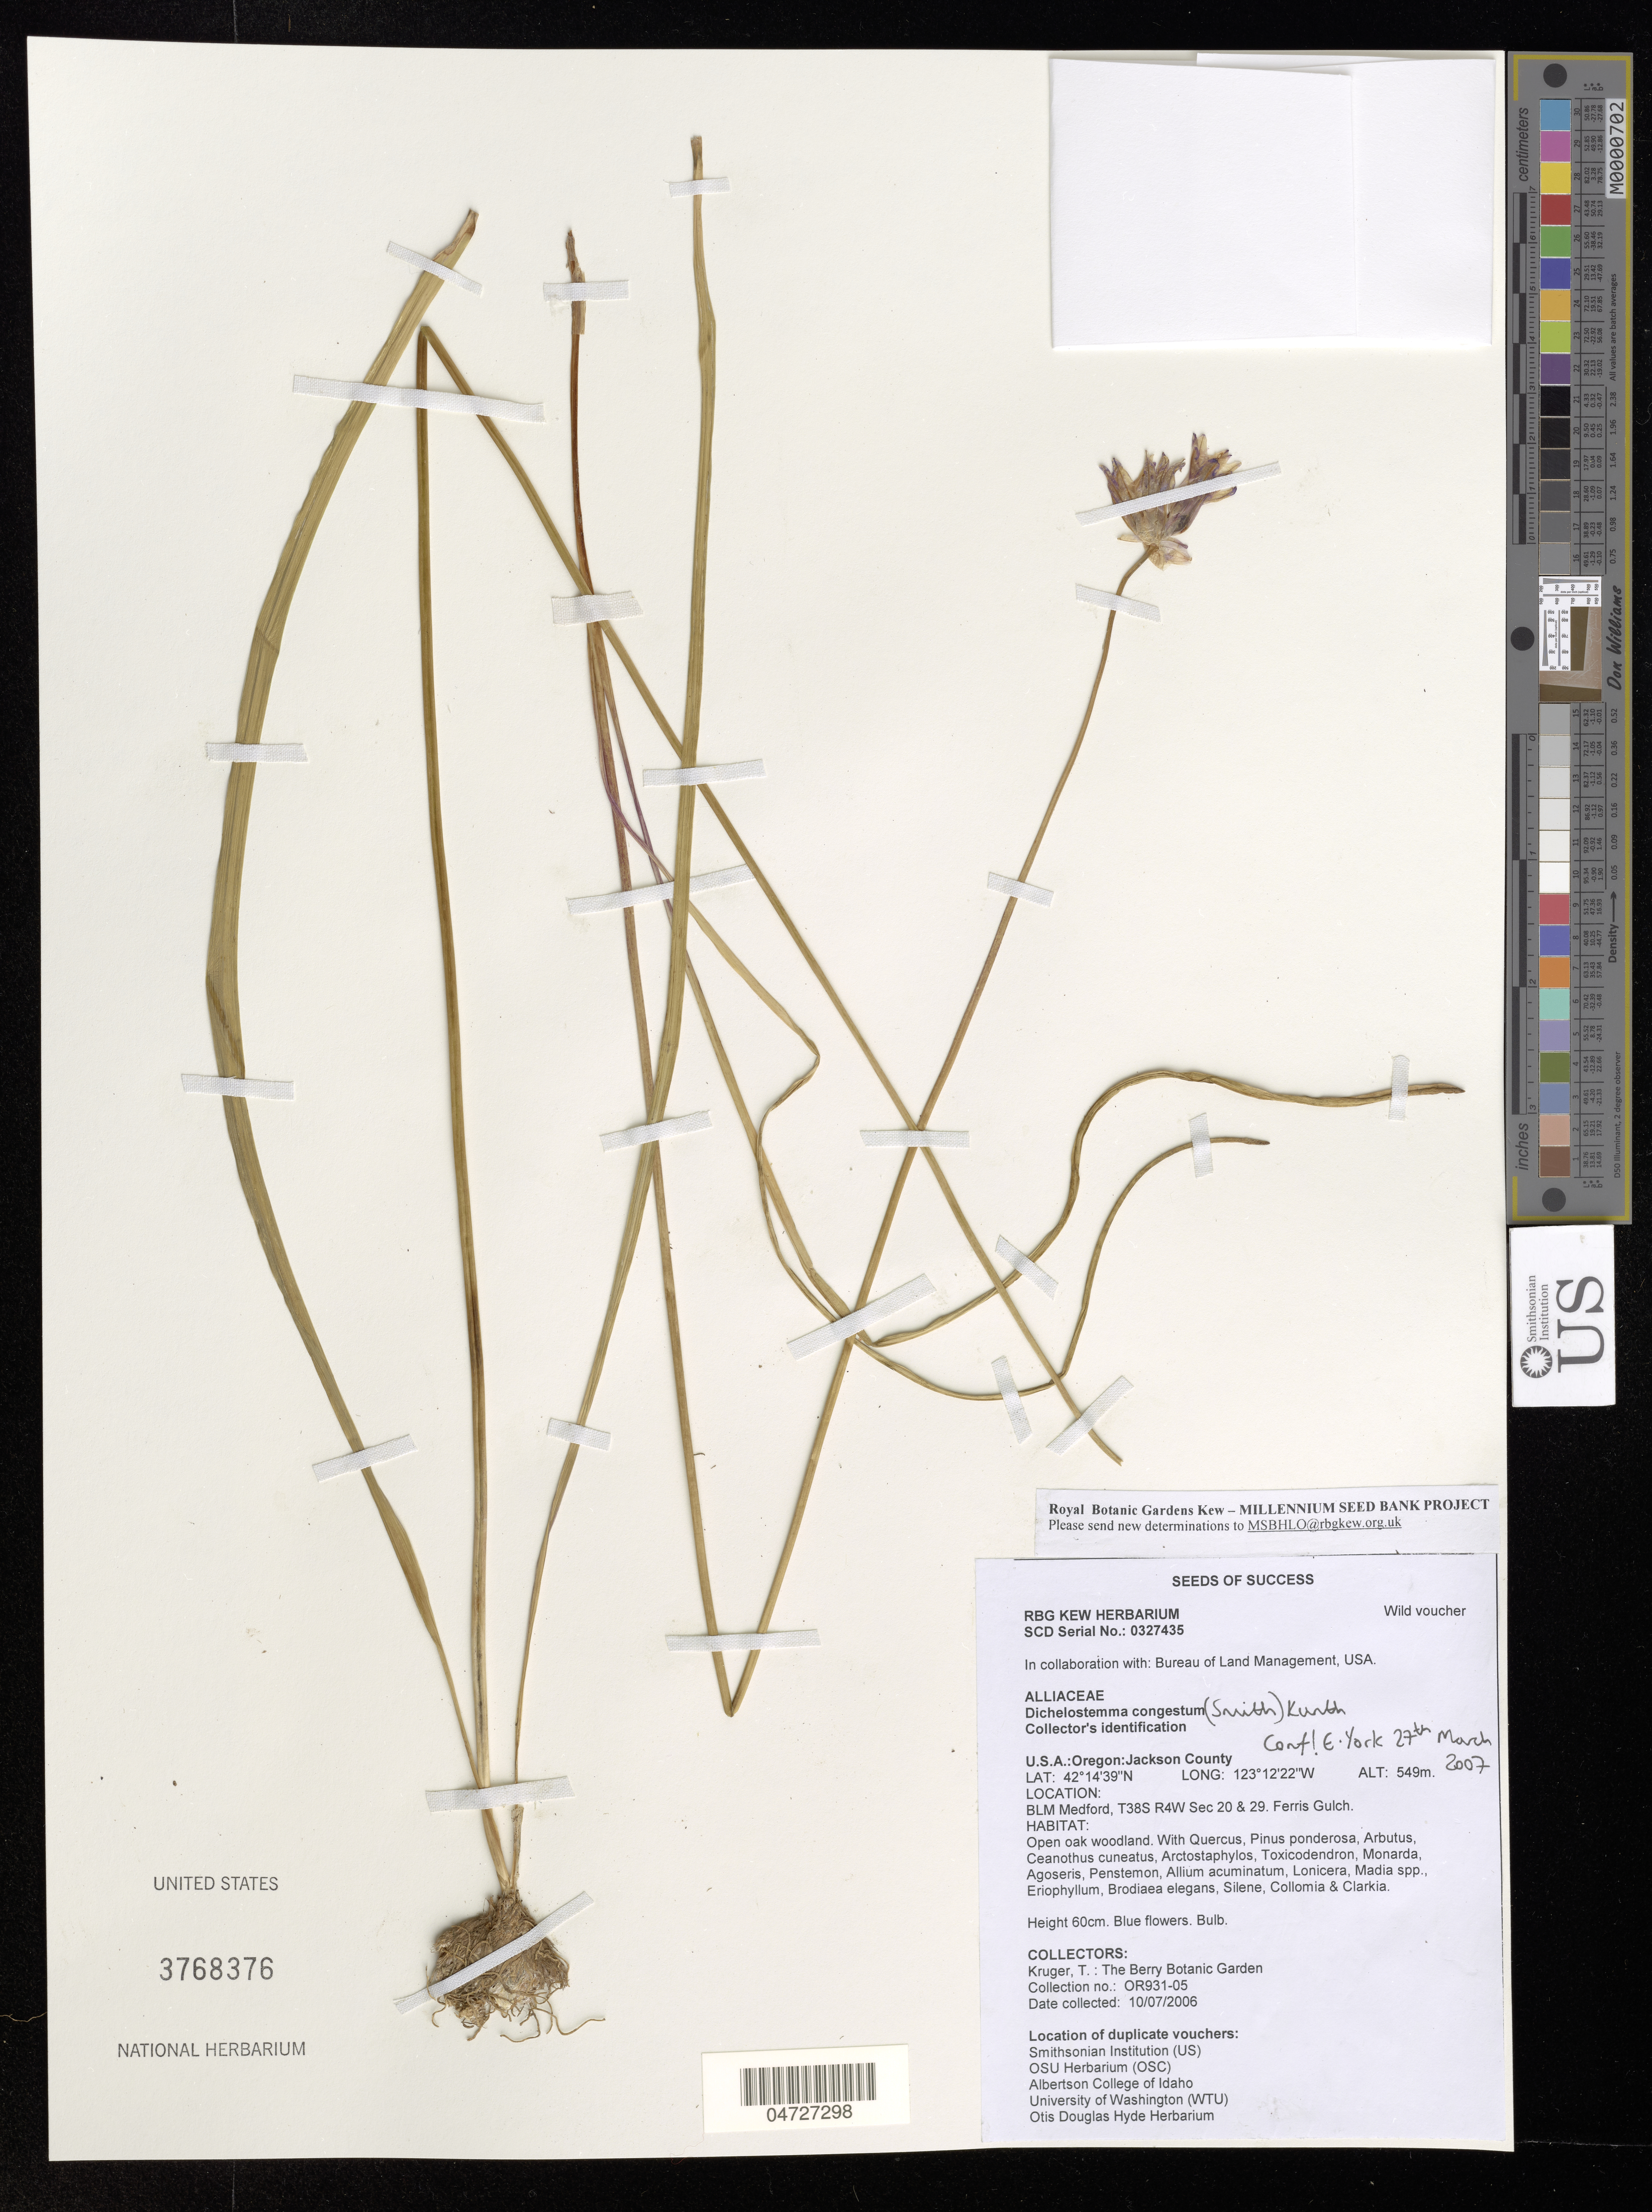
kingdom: Plantae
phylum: Tracheophyta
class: Liliopsida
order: Asparagales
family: Asparagaceae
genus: Dichelostemma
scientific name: Dichelostemma congestum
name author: Kunth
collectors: A. M. Kruger R.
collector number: OR931-05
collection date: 2006-07-10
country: United States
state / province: Oregon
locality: Jackson County. BLM Medford, T38S R4W Sec 20 & 29. Ferris Gulch.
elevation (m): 549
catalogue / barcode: US 3768376